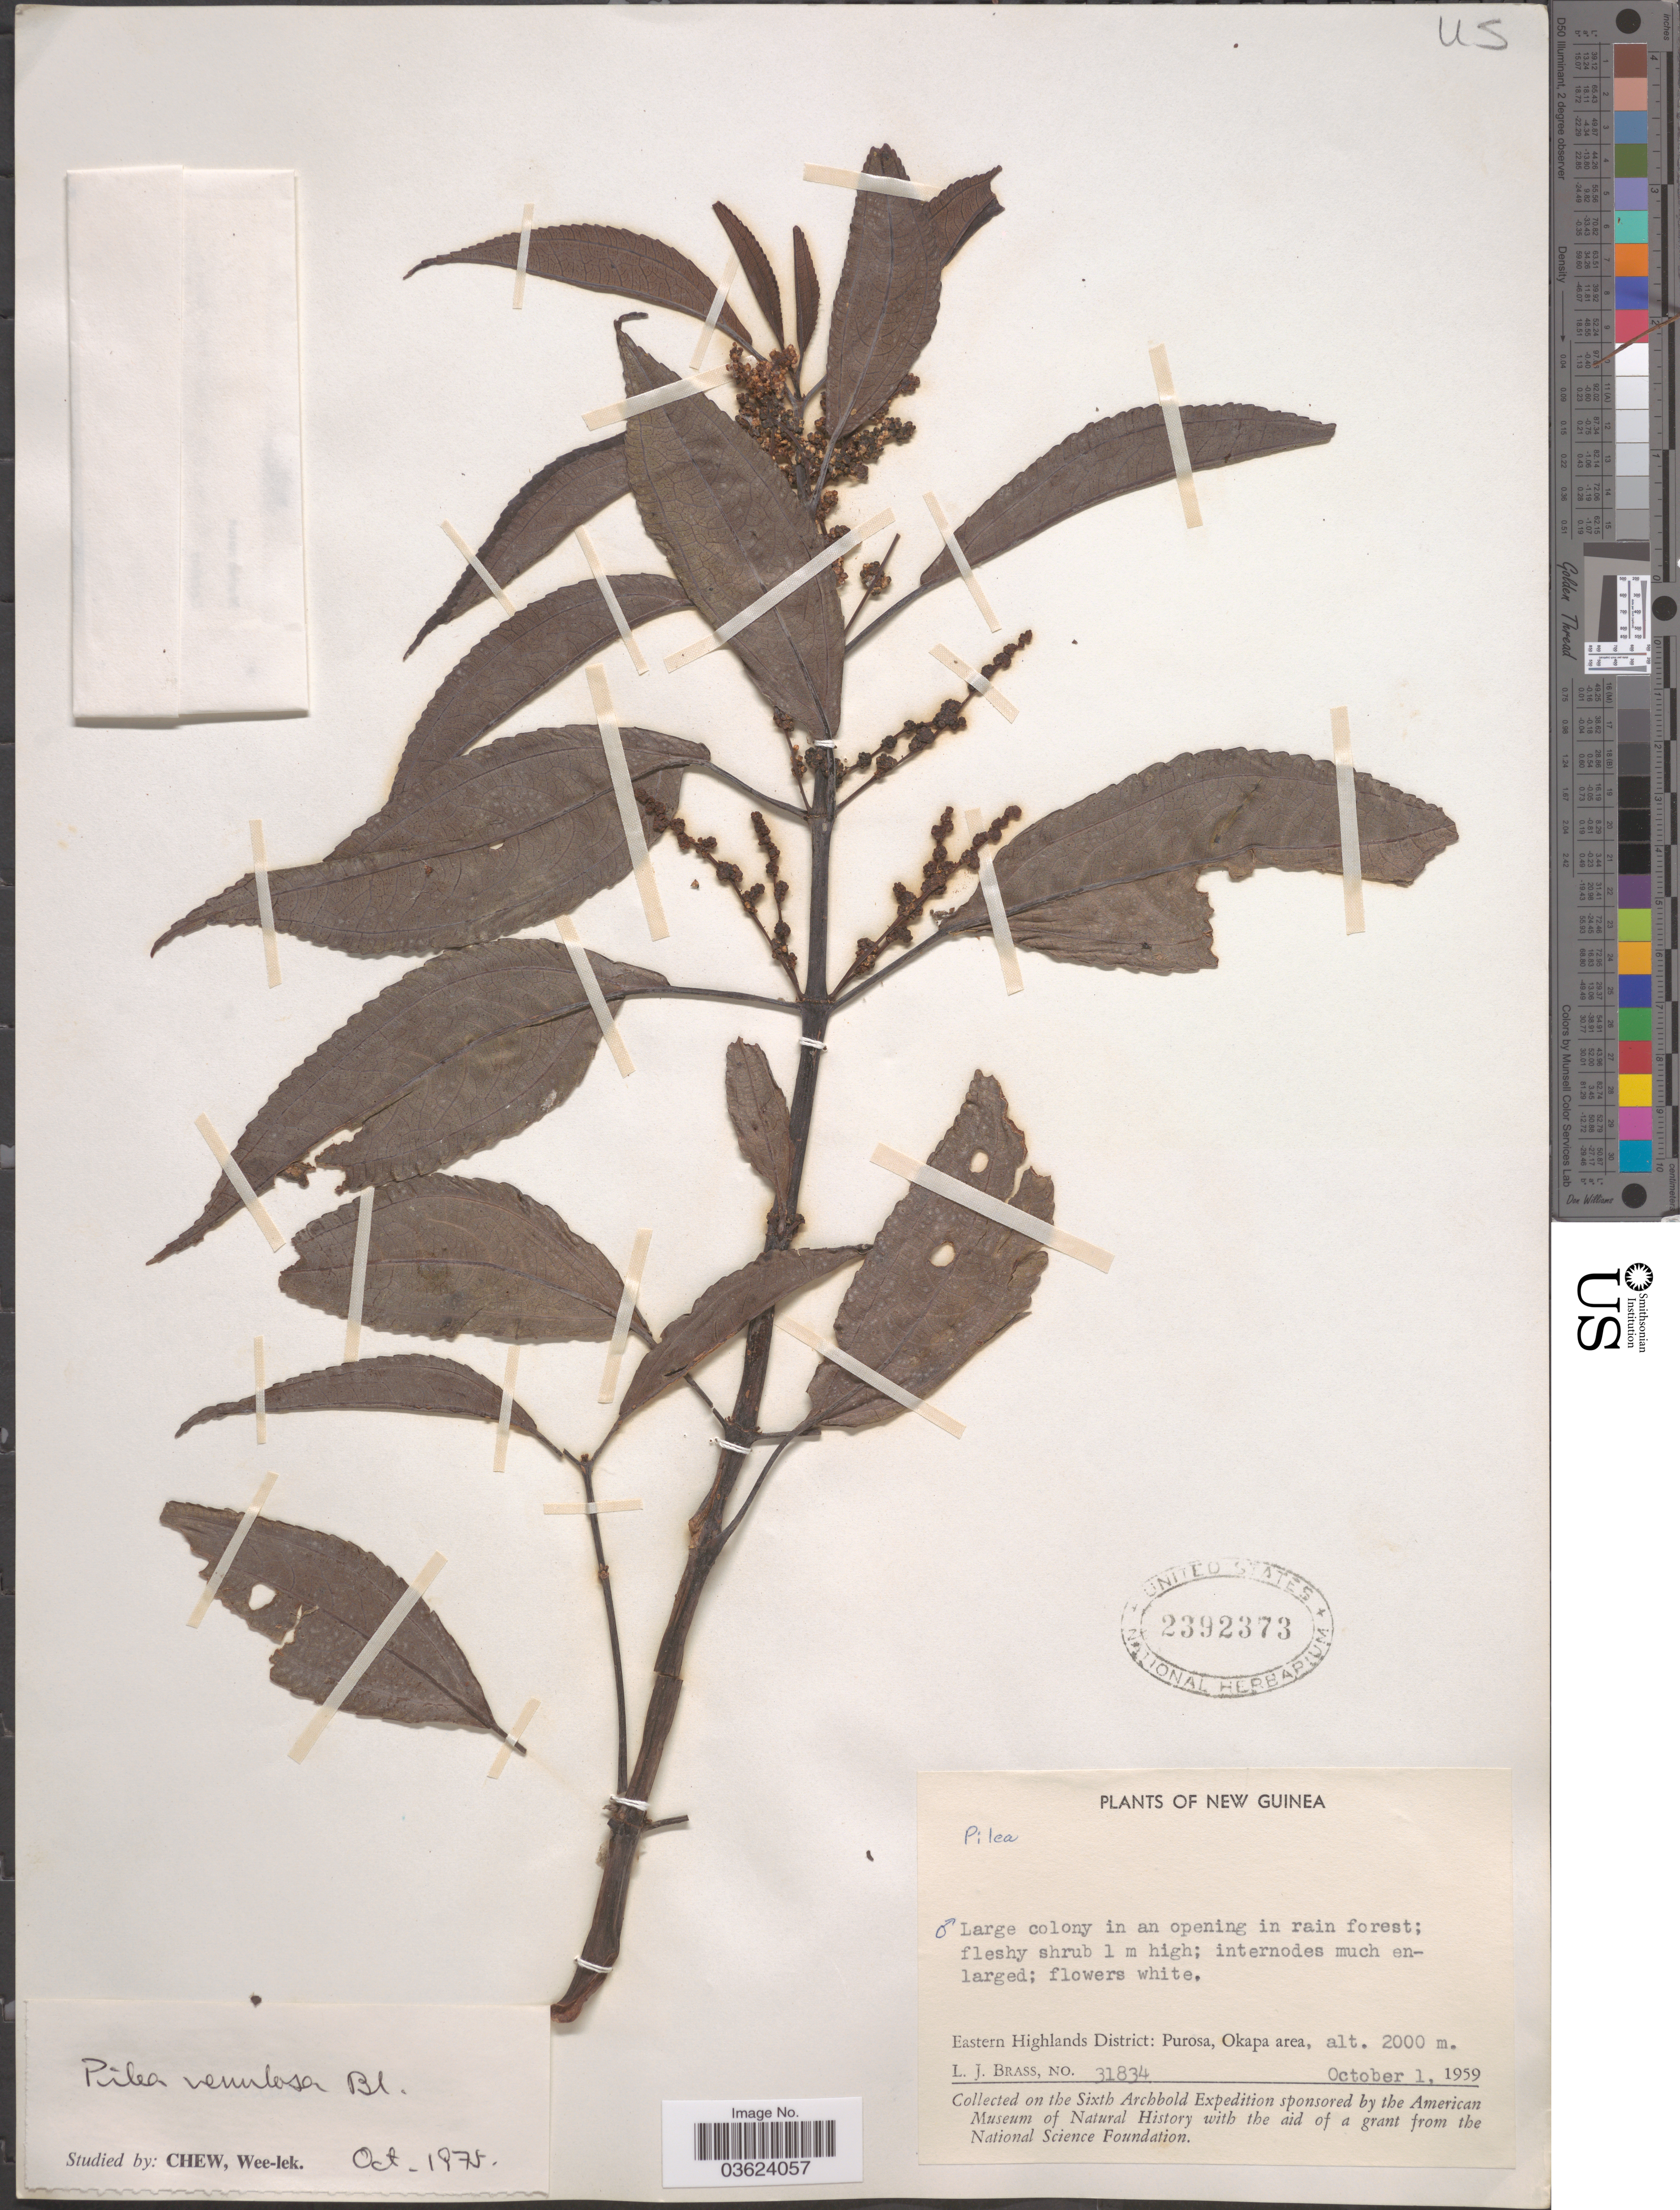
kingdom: Plantae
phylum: Tracheophyta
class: Magnoliopsida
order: Rosales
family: Urticaceae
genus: Pilea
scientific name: Pilea venulosa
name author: Blume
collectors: L. J. Brass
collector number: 31834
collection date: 1959-10-01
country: Papua New Guinea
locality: New Guinea. Eastern Highlands District: Purosa, Okapa area.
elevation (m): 2000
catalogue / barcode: US 2392373